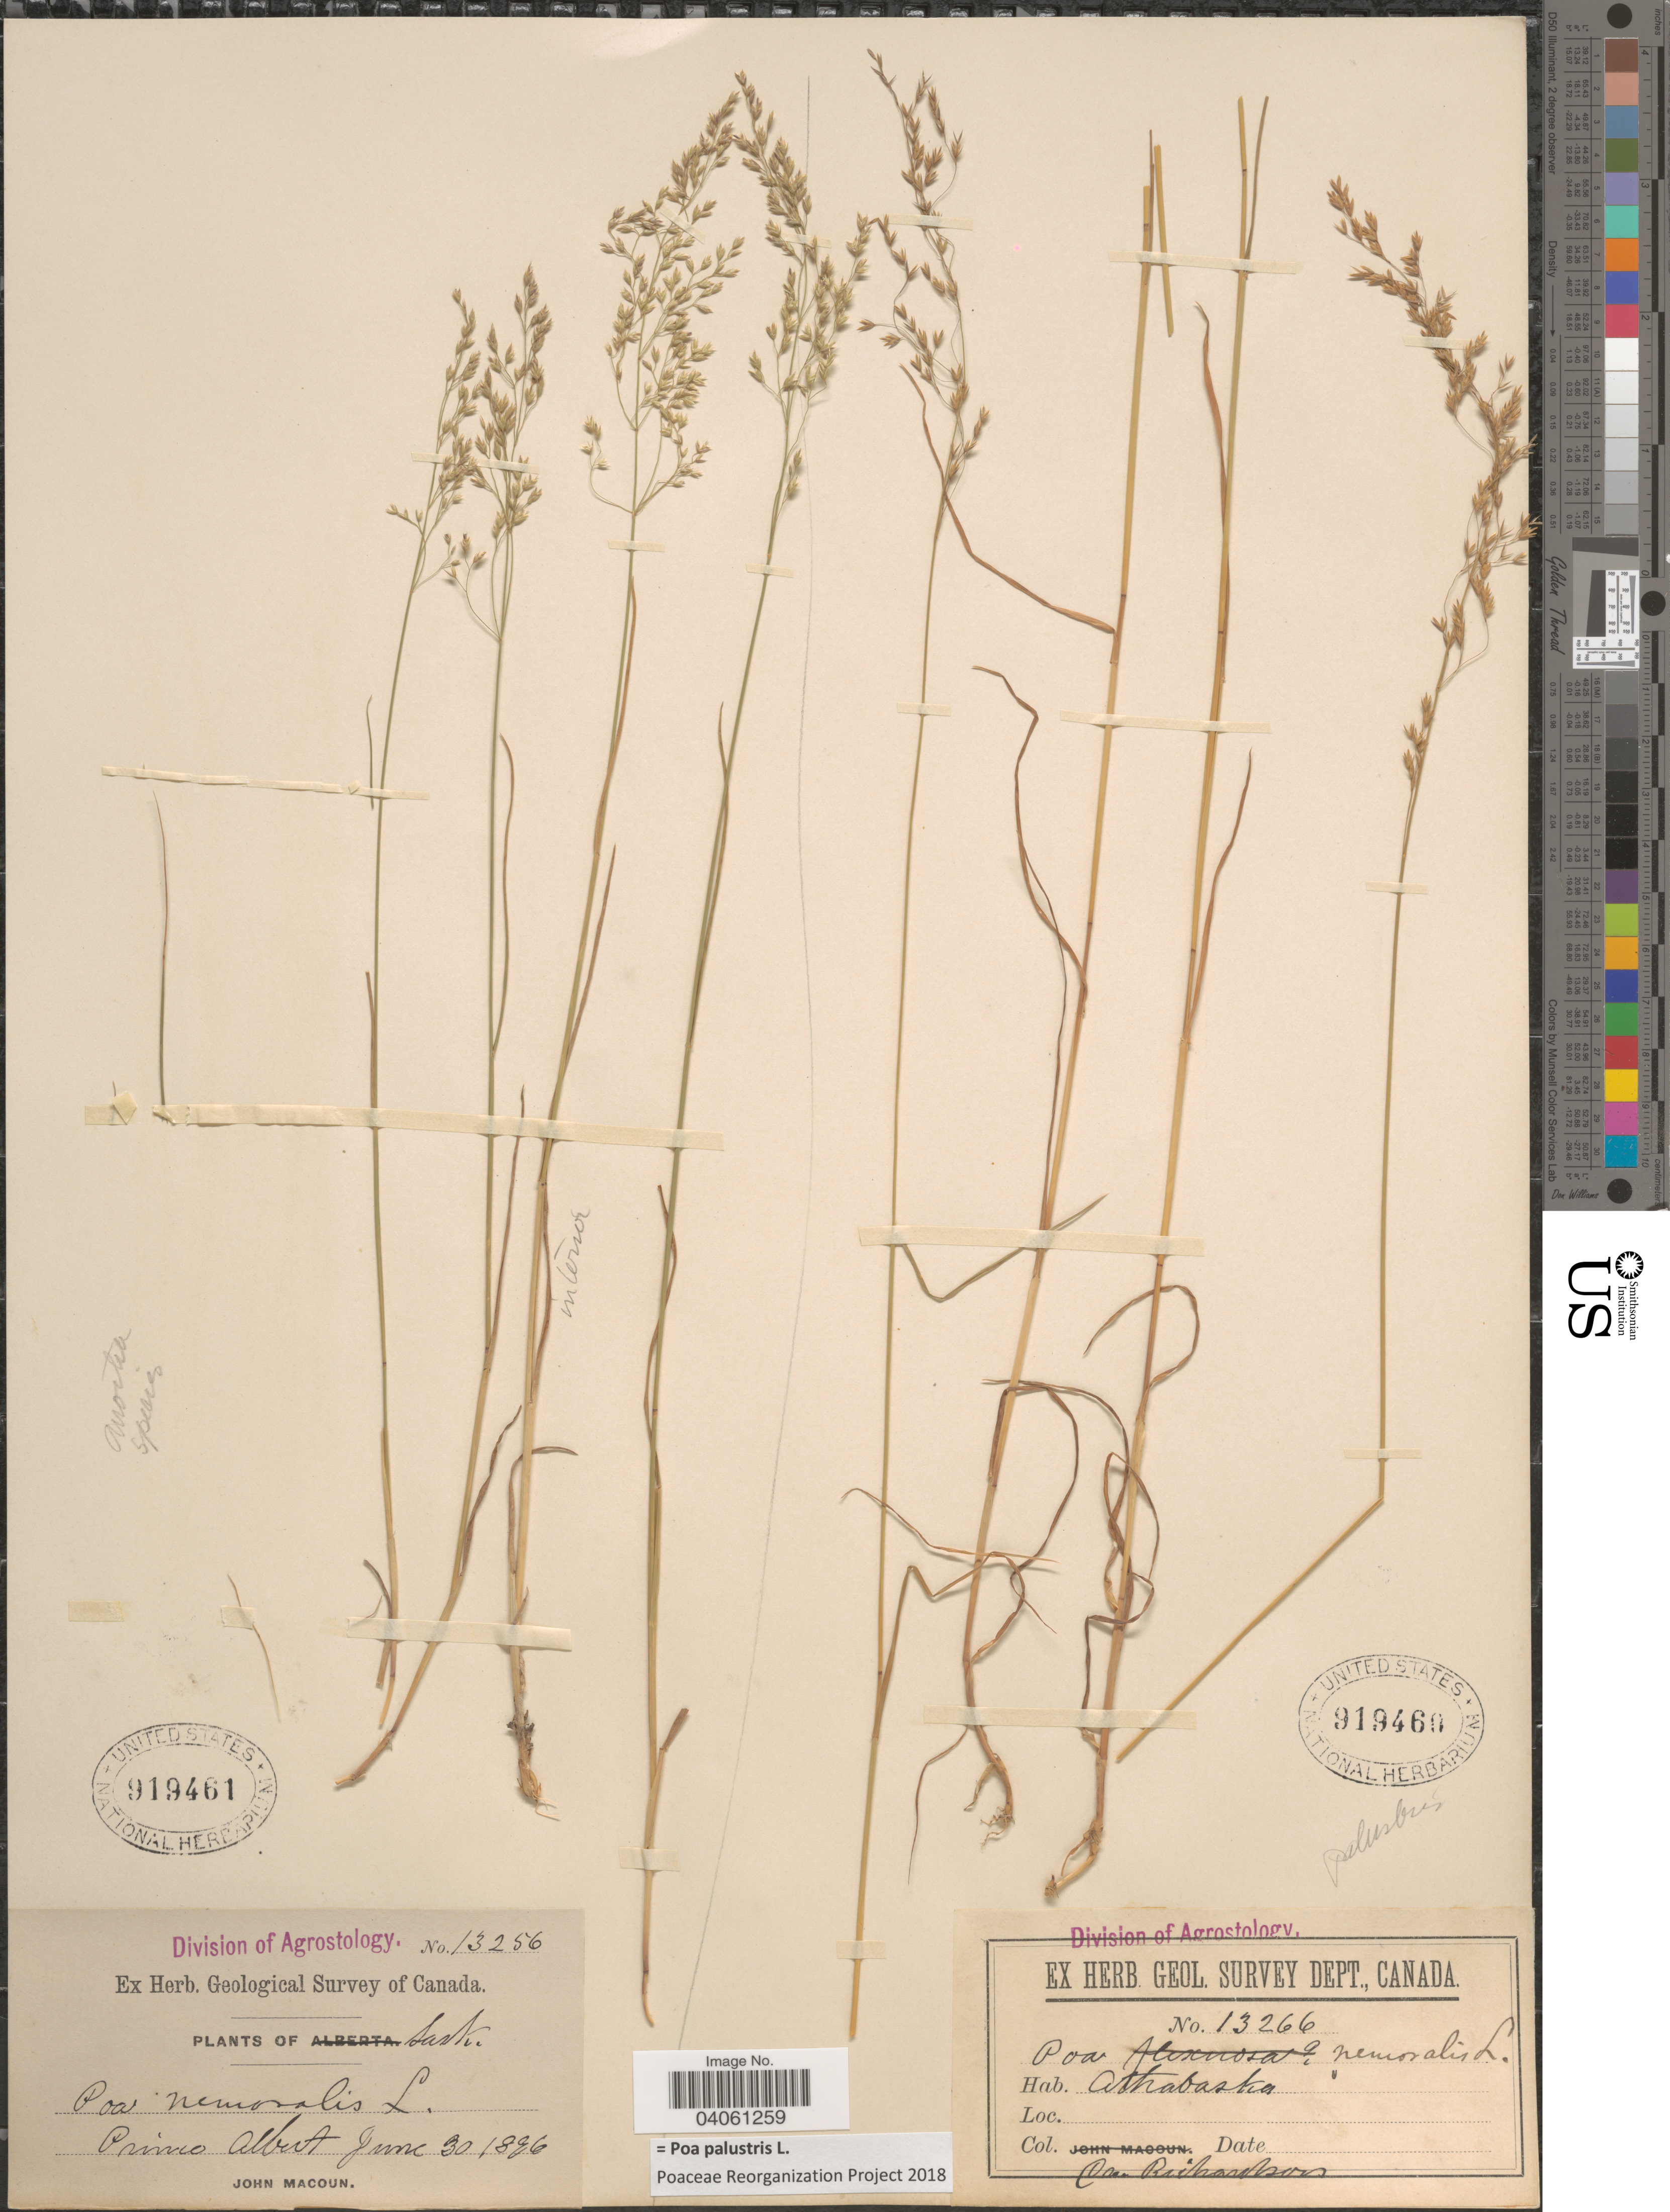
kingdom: Plantae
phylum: Tracheophyta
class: Liliopsida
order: Poales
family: Poaceae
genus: Poa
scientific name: Poa palustris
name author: L.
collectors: C. Richardson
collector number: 13266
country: Canada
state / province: Alberta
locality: Athabaska.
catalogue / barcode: US 919460-2